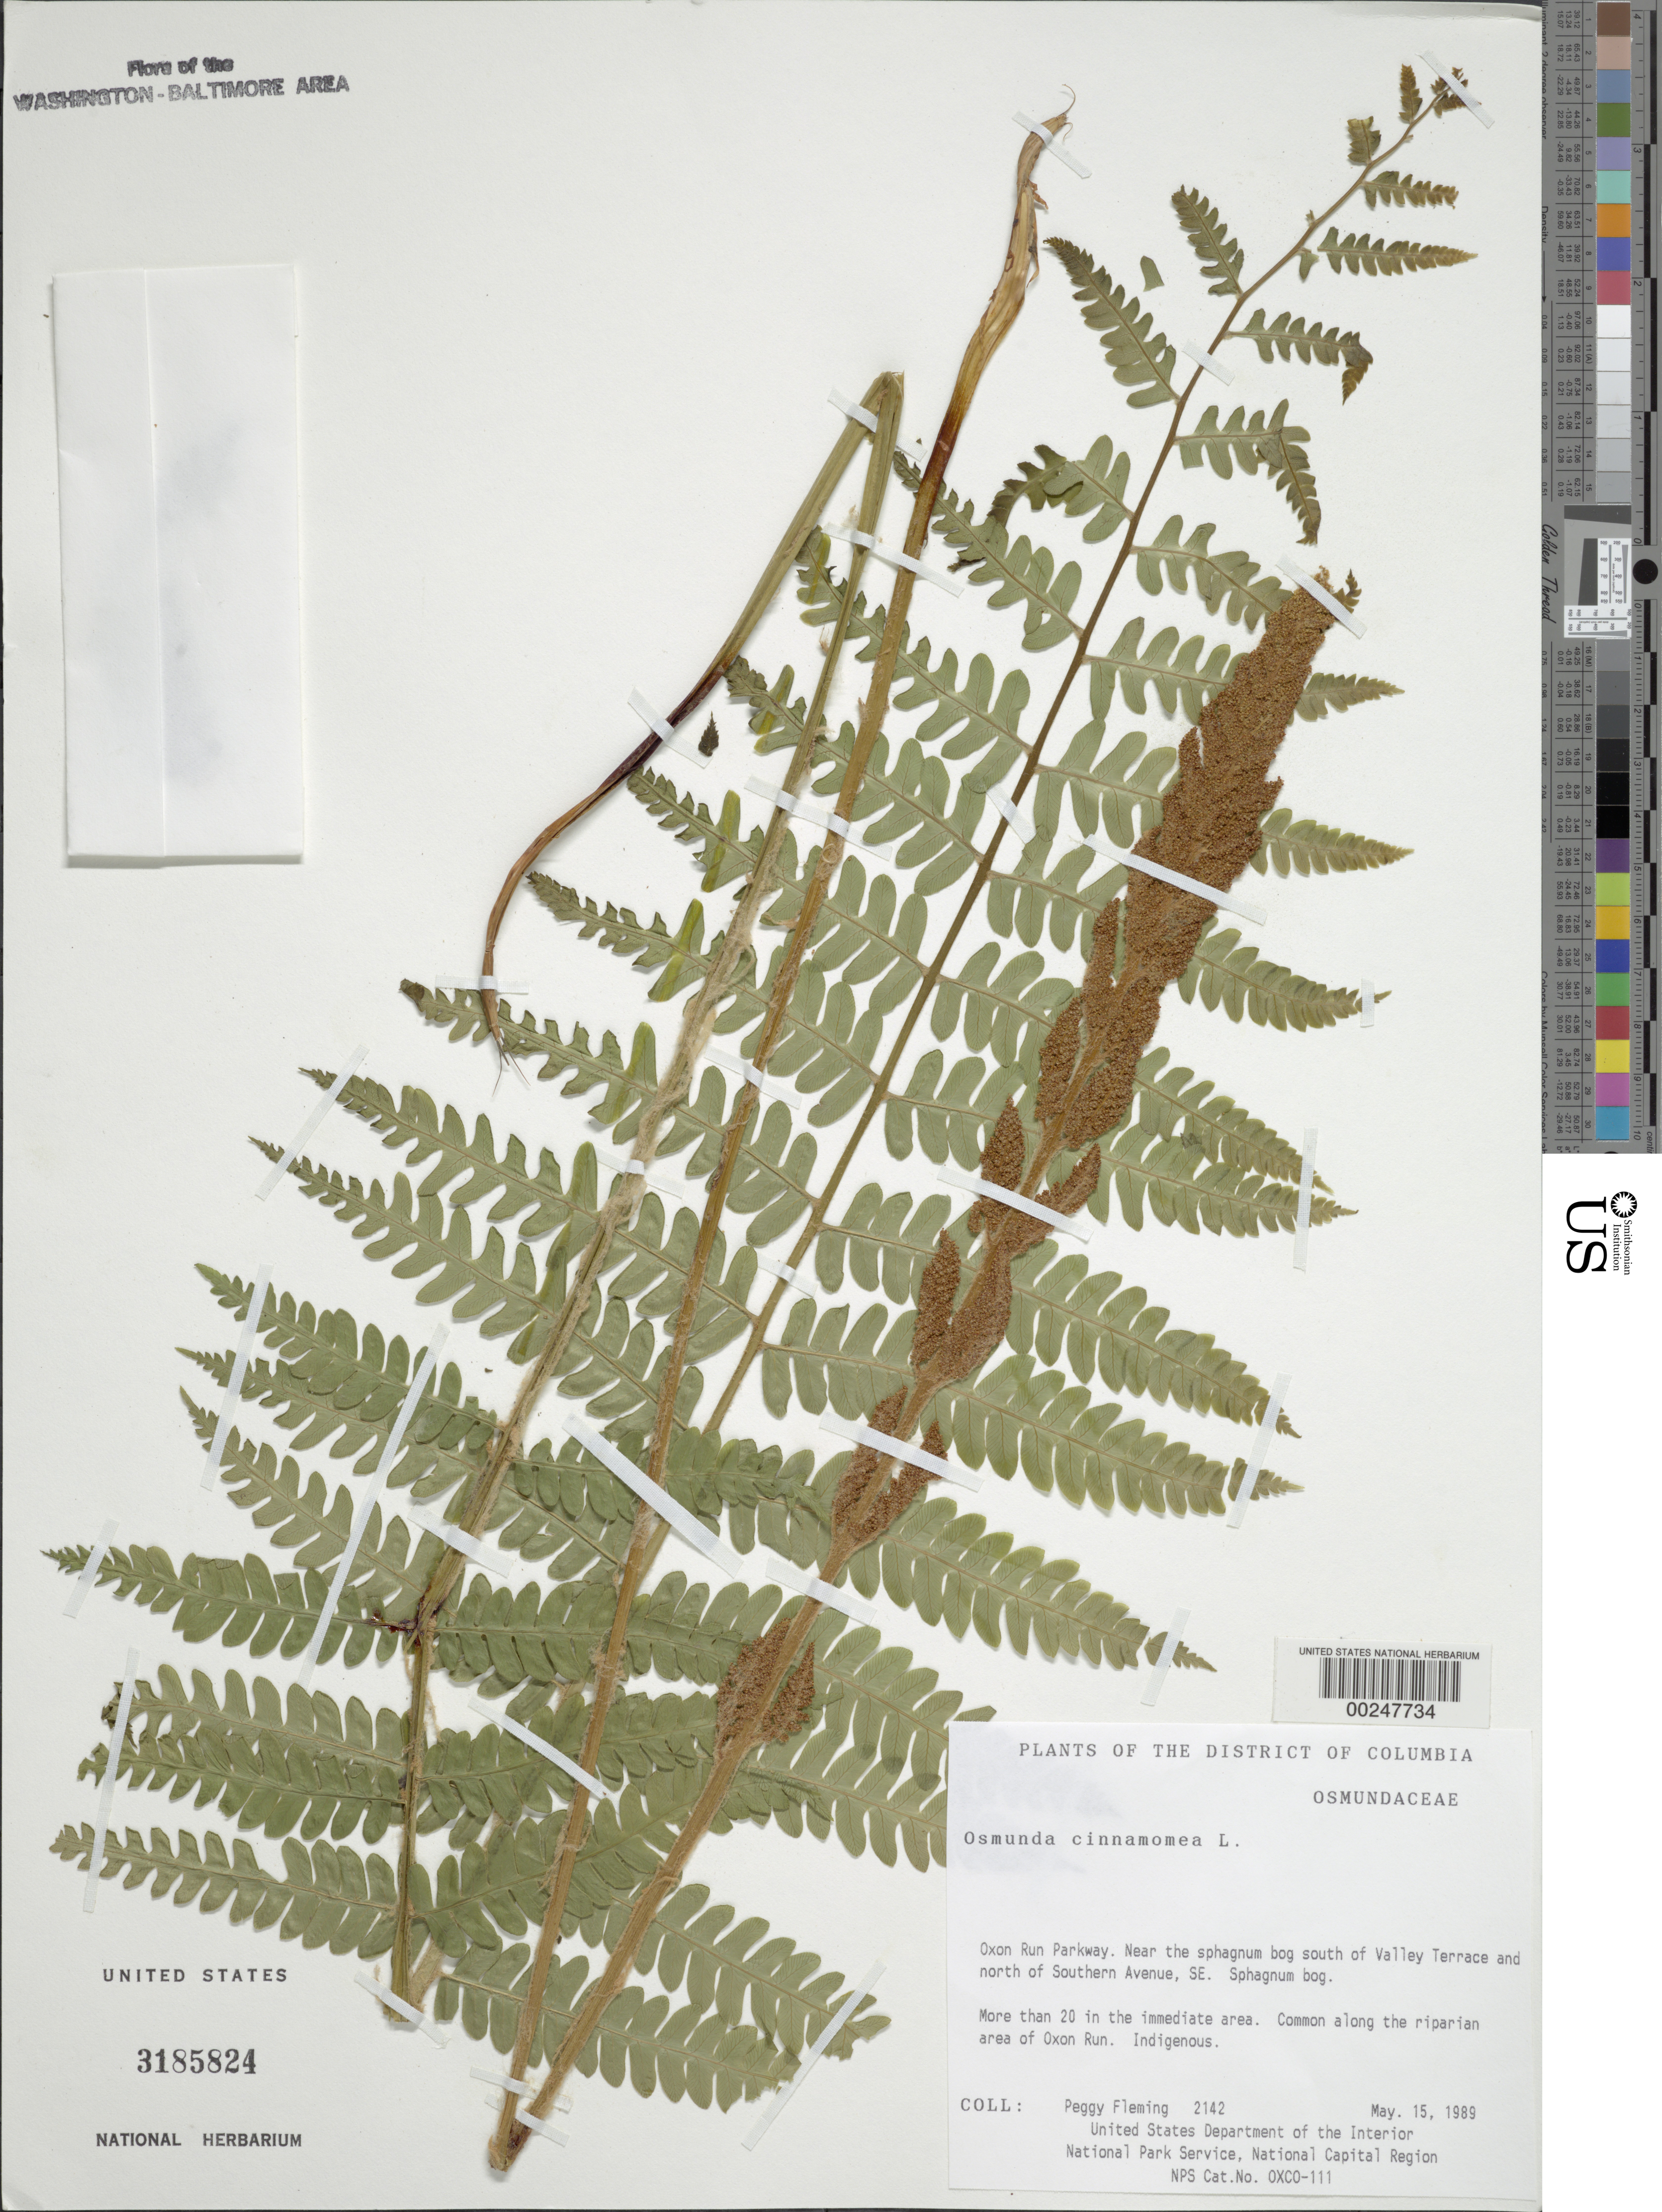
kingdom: Plantae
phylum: Tracheophyta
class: Polypodiopsida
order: Osmundales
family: Osmundaceae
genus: Osmundastrum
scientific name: Osmundastrum cinnamomeum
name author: (L.) C. Presl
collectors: P. Fleming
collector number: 2142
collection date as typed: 15 May 1989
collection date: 1989-05-15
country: United States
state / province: District of Columbia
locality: Oxon Run Parkway, S of Valley Terrace and N of Southern Ave.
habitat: Near the spahagnum bog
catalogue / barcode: US 3185824